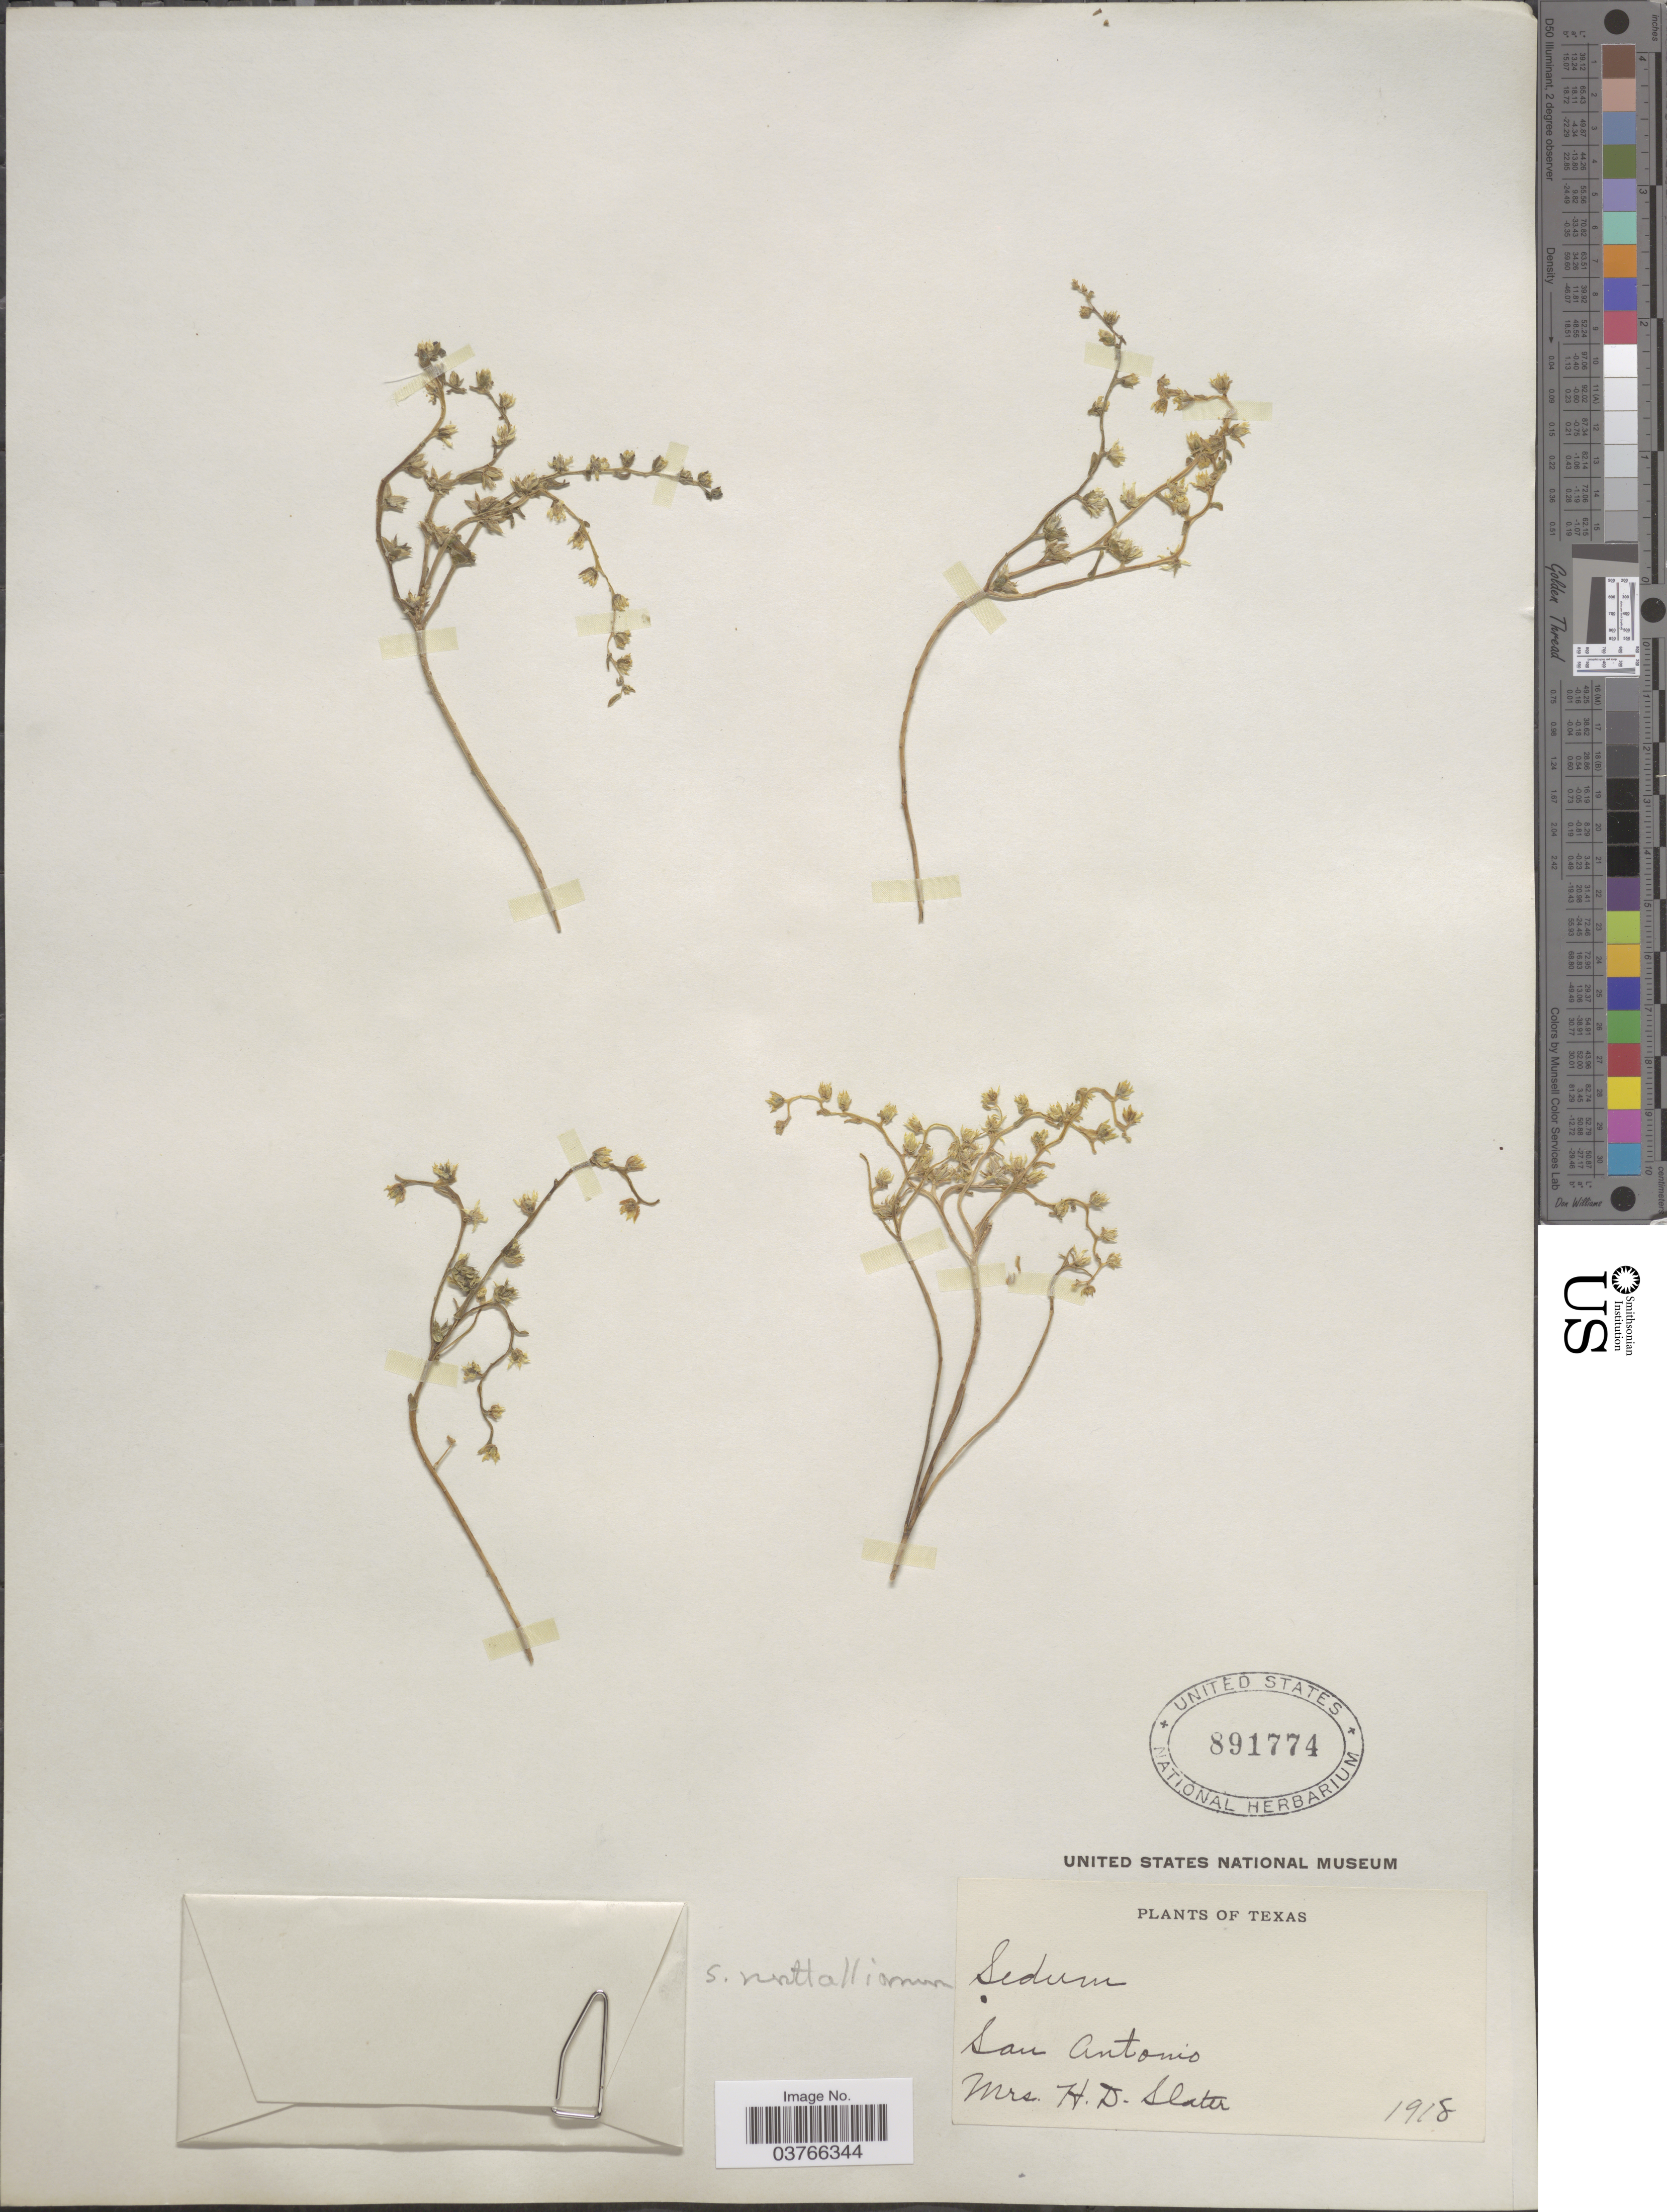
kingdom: Plantae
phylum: Tracheophyta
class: Magnoliopsida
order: Saxifragales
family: Crassulaceae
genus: Sedum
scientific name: Sedum nuttallianum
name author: Raf.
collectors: H. Slater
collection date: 1918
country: United States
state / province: Texas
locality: San Antonio.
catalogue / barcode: US 891774